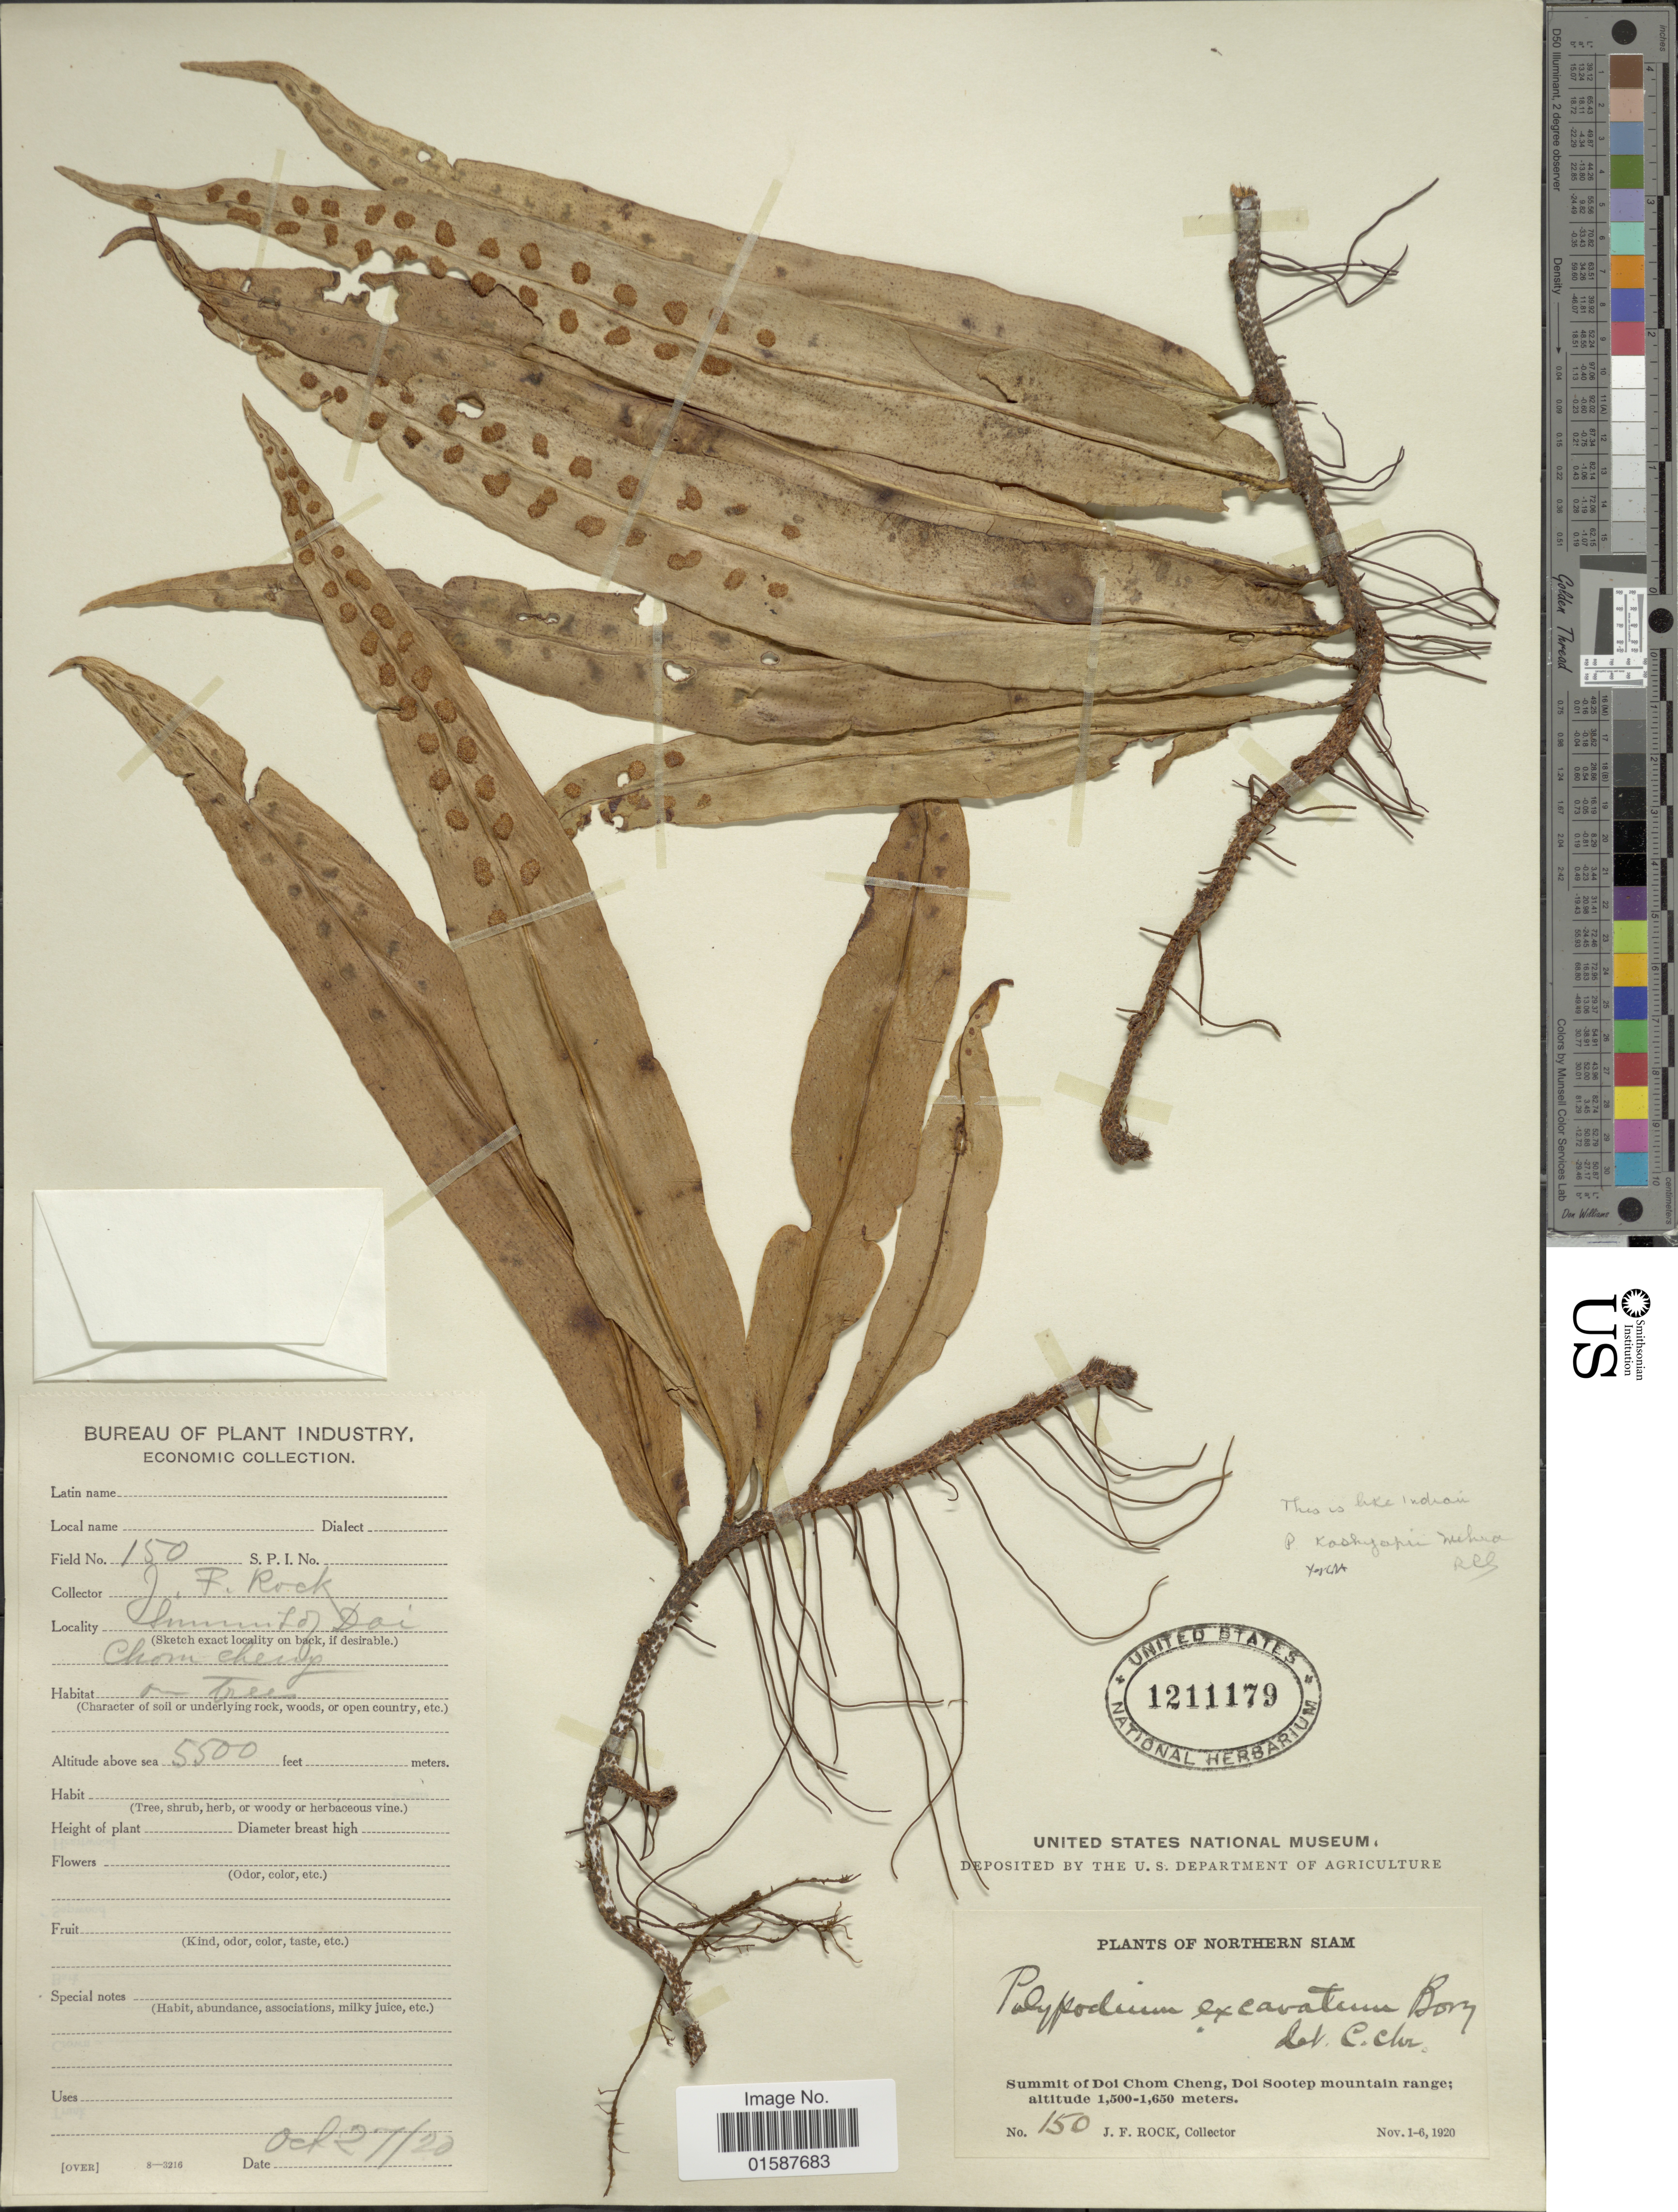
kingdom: Plantae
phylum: Tracheophyta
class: Polypodiopsida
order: Polypodiales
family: Polypodiaceae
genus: Lepisorus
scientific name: Lepisorus bicolor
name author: (Takeda) Ching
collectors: J. Rock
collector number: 150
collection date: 1920-10-27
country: Thailand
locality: Northern Siam, Summit of Doi Chom Cheng, Doi Sootep mountain range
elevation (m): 1676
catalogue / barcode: US 1211179